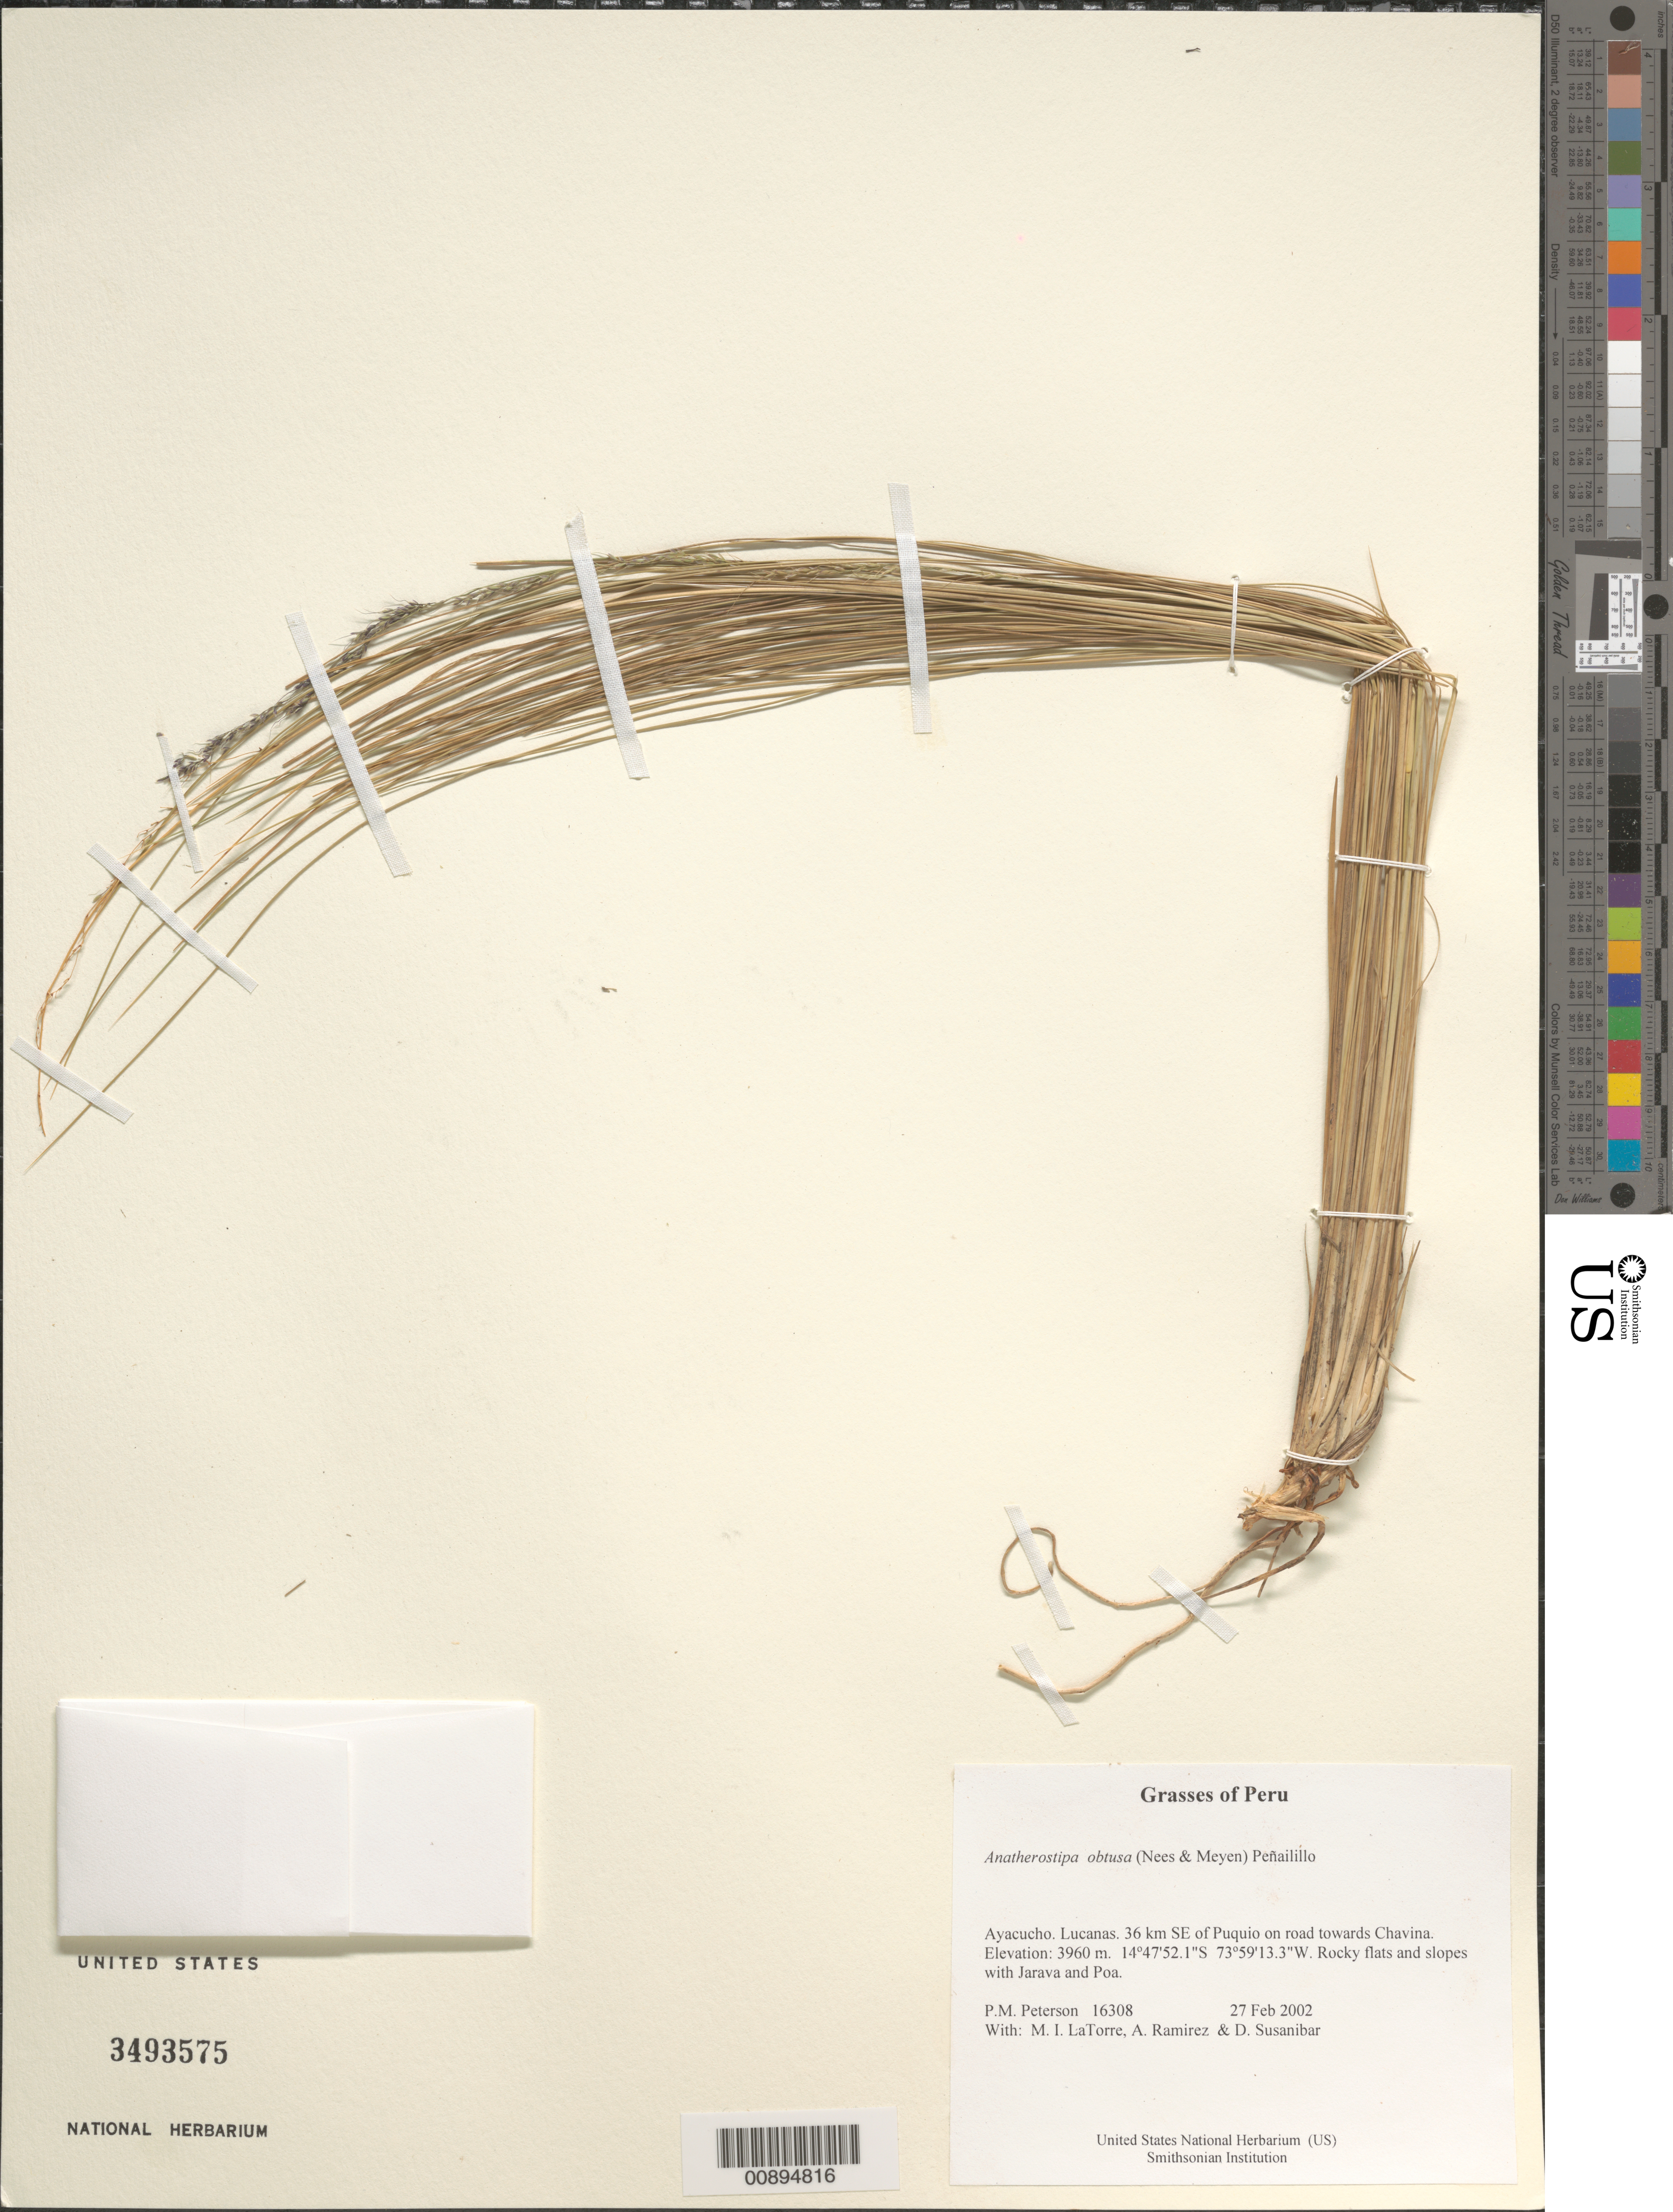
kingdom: Plantae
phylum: Tracheophyta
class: Liliopsida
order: Poales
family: Poaceae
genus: Anatherostipa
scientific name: Anatherostipa obtusa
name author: (Nees & Meyen) Peñailillo B.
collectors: P. M. Peterson, M. I. La Torre, A. Ramírez & D. Susanibar Cruz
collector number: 16308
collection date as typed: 27 Feb 2002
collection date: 2002-02-27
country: Peru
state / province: Ayacucho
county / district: Lucanas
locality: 36 km SE of Puquio on road towards Chavina.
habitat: Rocky flats and slopes with ~Jarava and Poa~.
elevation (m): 3960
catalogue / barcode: US 3493575